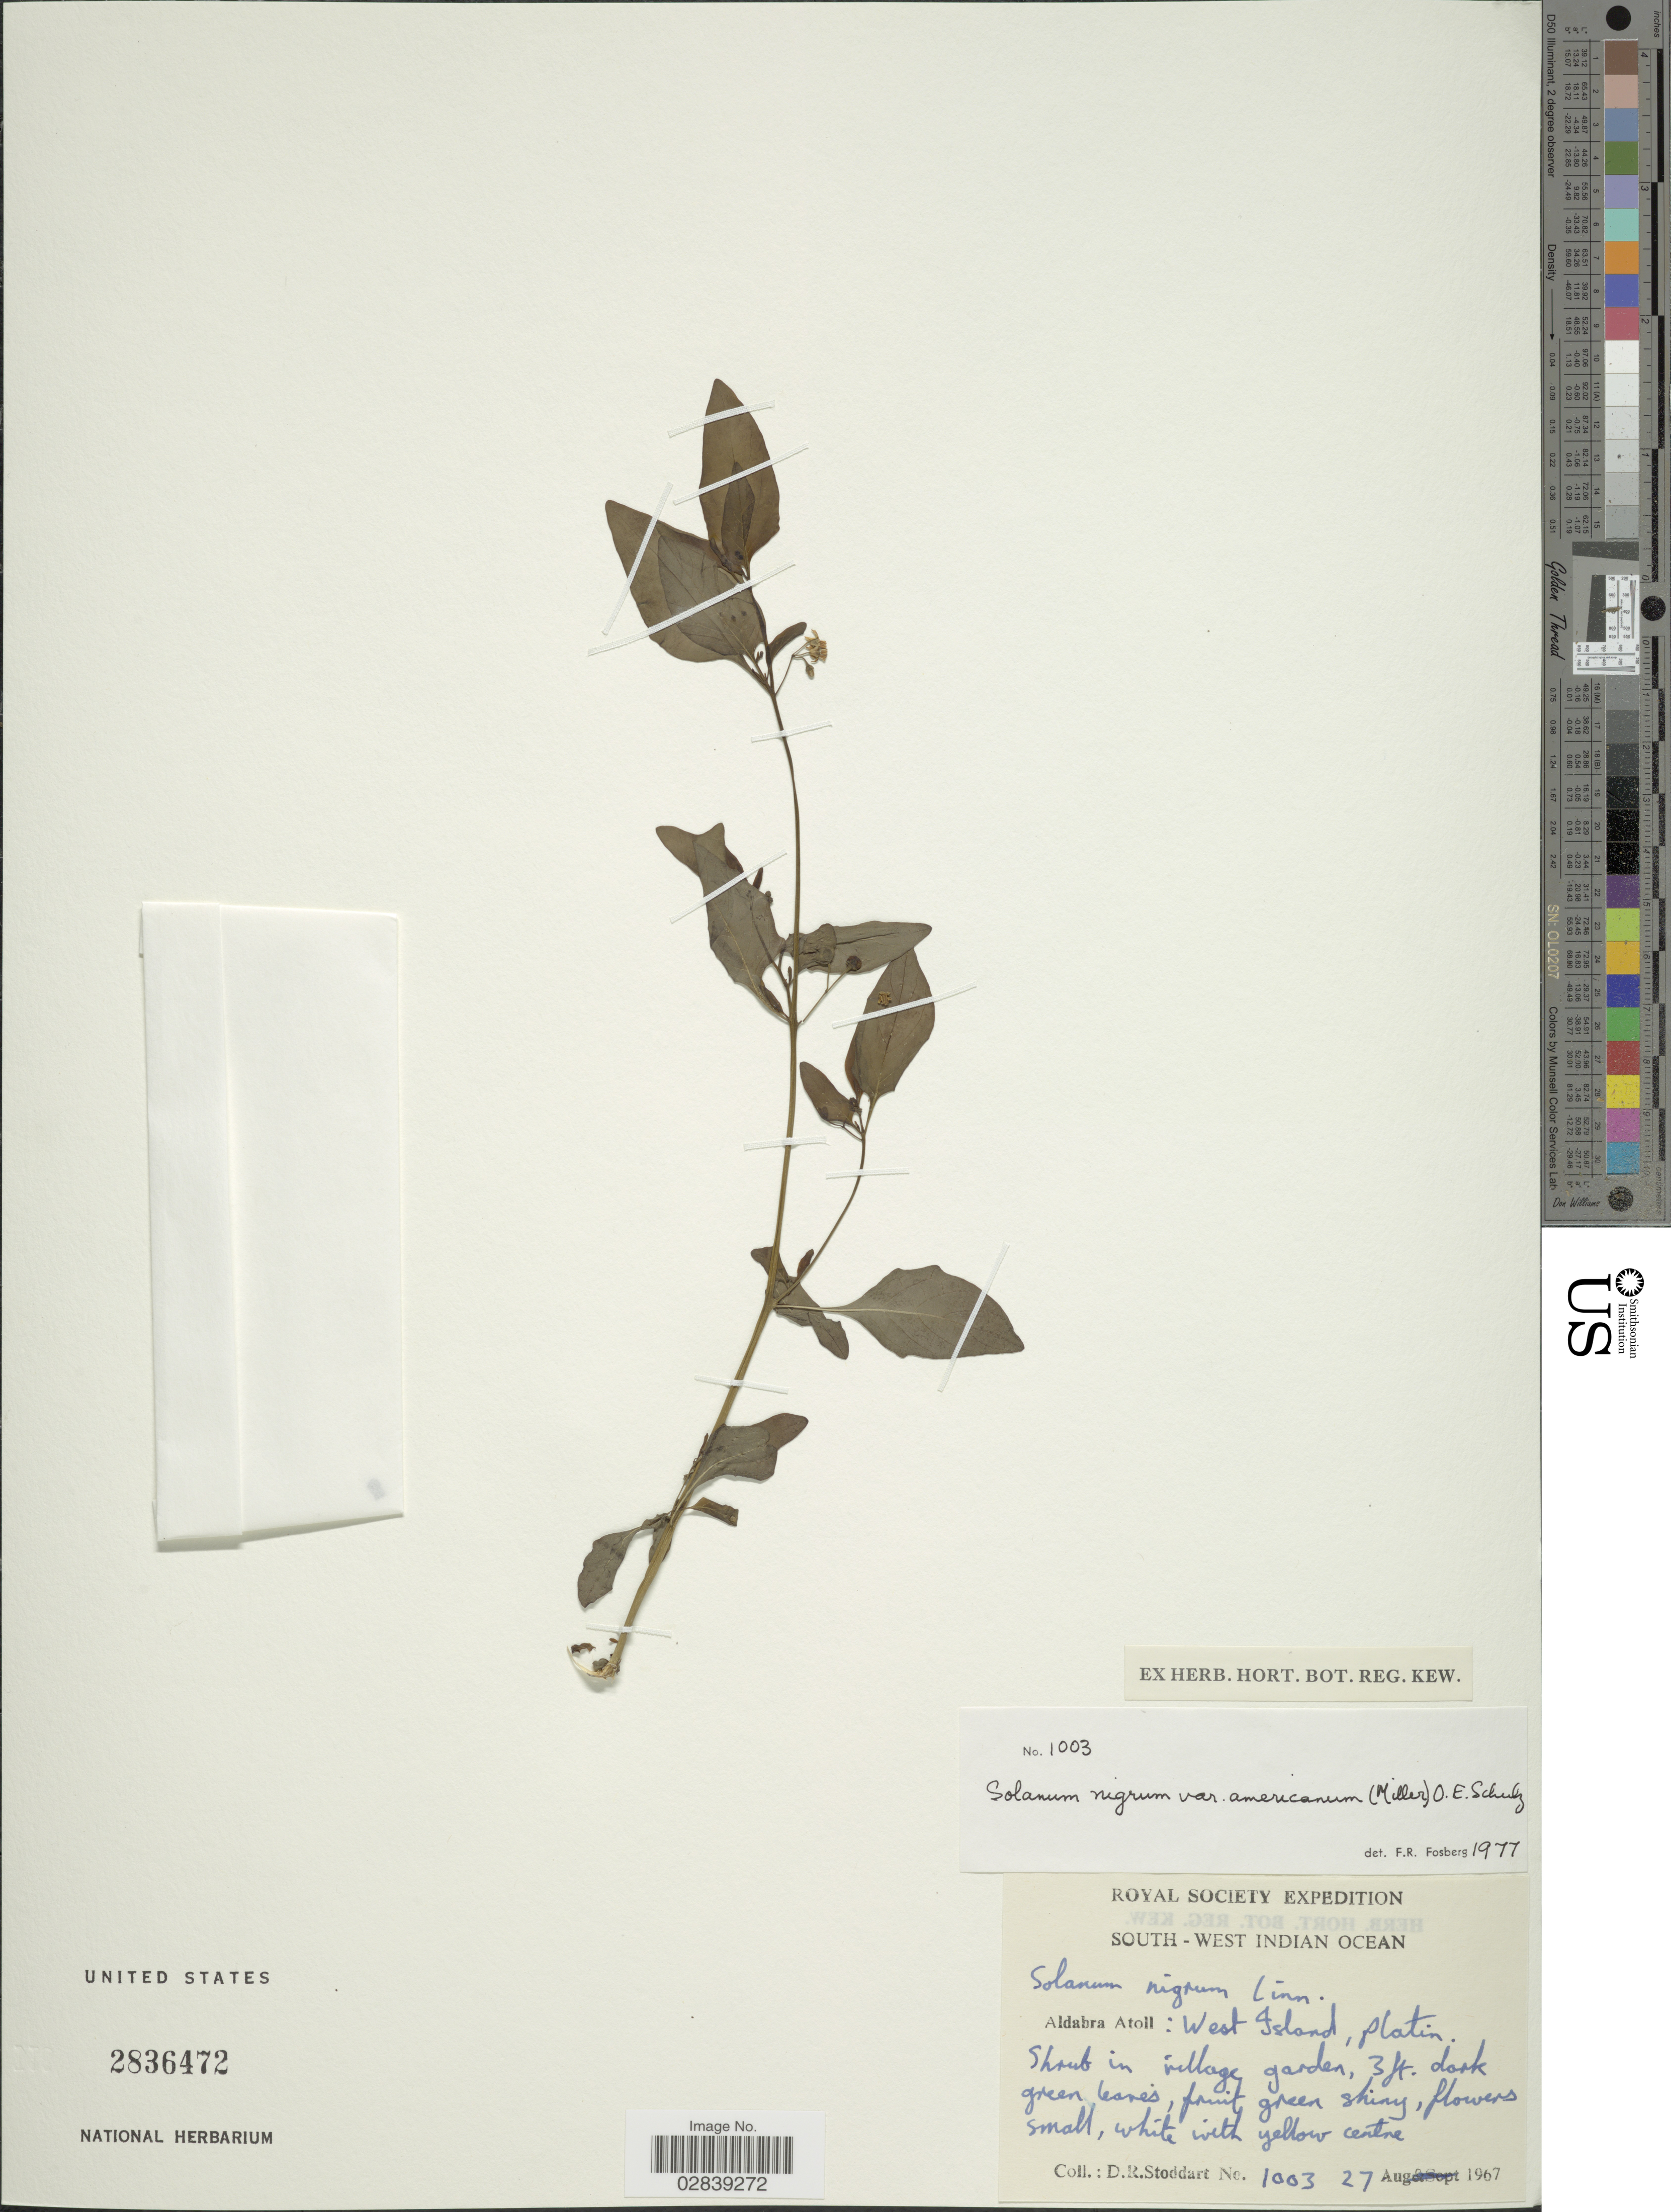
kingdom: Plantae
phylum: Tracheophyta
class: Magnoliopsida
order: Solanales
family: Solanaceae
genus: Solanum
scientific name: Solanum nigrum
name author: L.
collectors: D. R. Stoddart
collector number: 1003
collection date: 1967-08-27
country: Seychelles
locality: South-West Indian Ocean, Aldabra Atoll: West Island, Platin.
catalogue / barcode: US 2836472